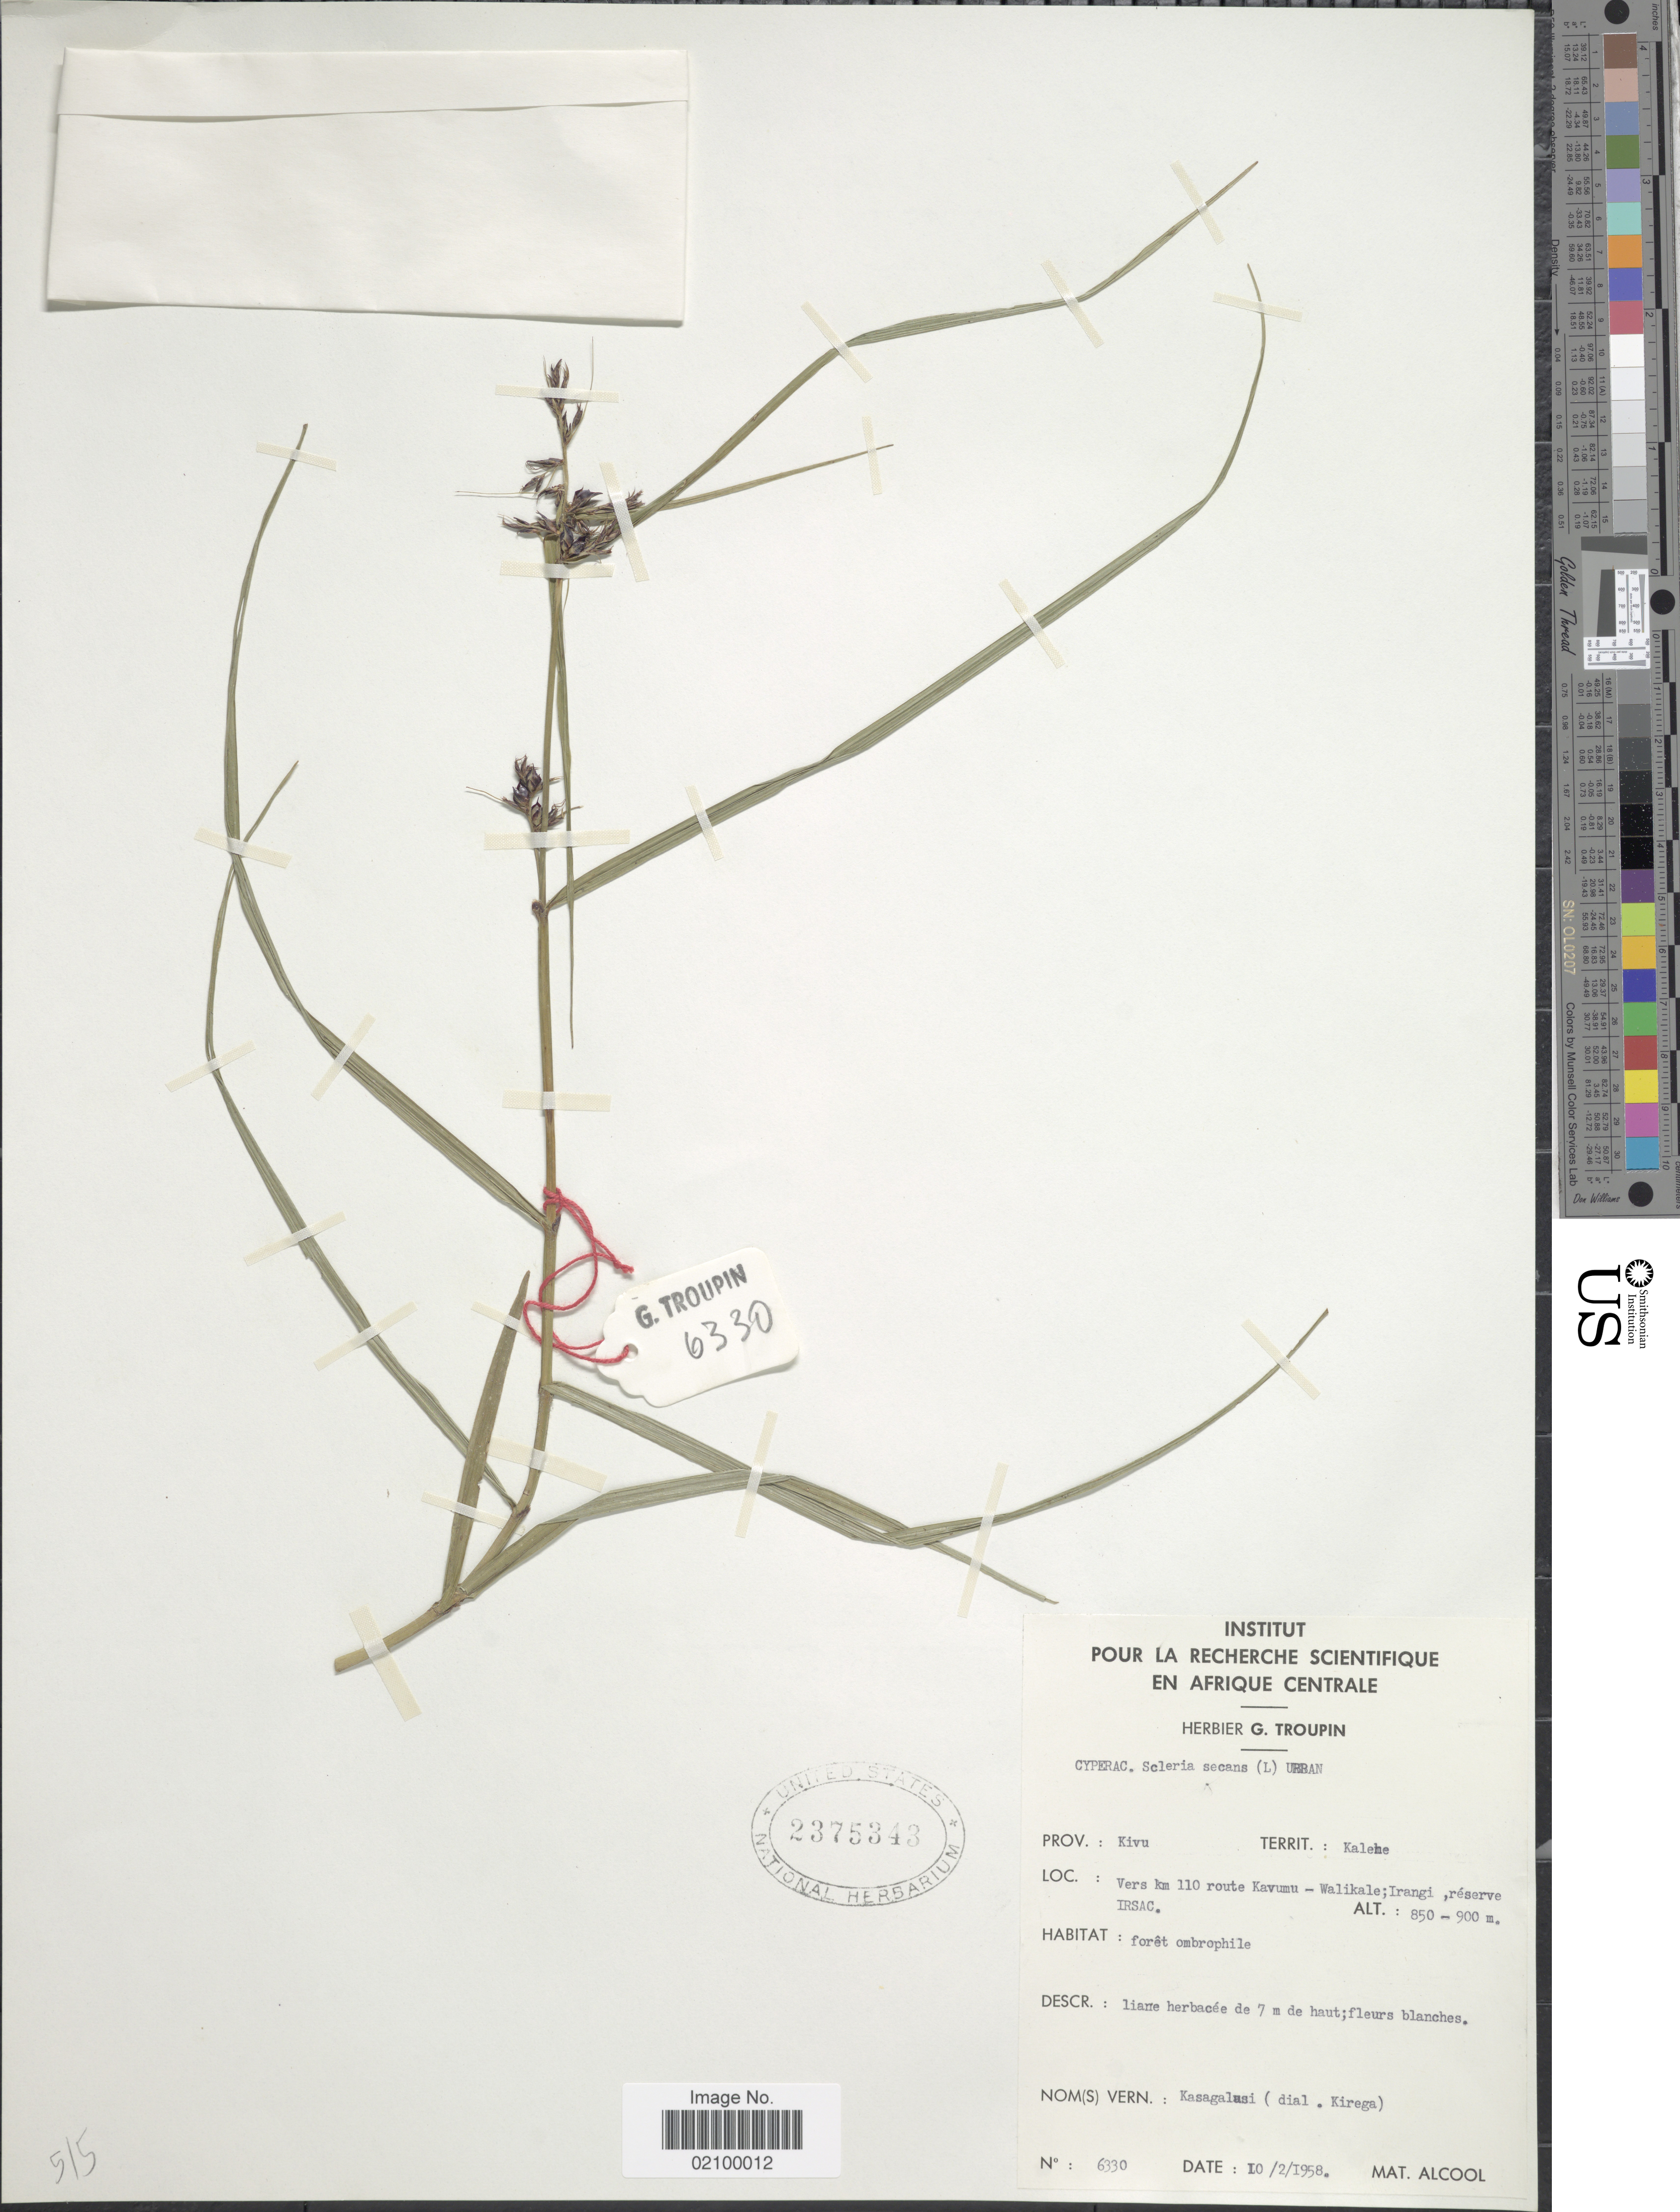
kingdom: Plantae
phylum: Tracheophyta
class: Liliopsida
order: Poales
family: Cyperaceae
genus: Scleria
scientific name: Scleria secans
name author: (L.) Urb.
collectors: M. Alcool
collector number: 6330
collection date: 1958-02-10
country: Congo, Democratic Republic of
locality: Prov. Kivu, Territ.: Kaleme, Vers km 110 route Kavumu - Walikale; Irangi, reserve Irsac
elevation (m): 850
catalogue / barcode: US 2375343